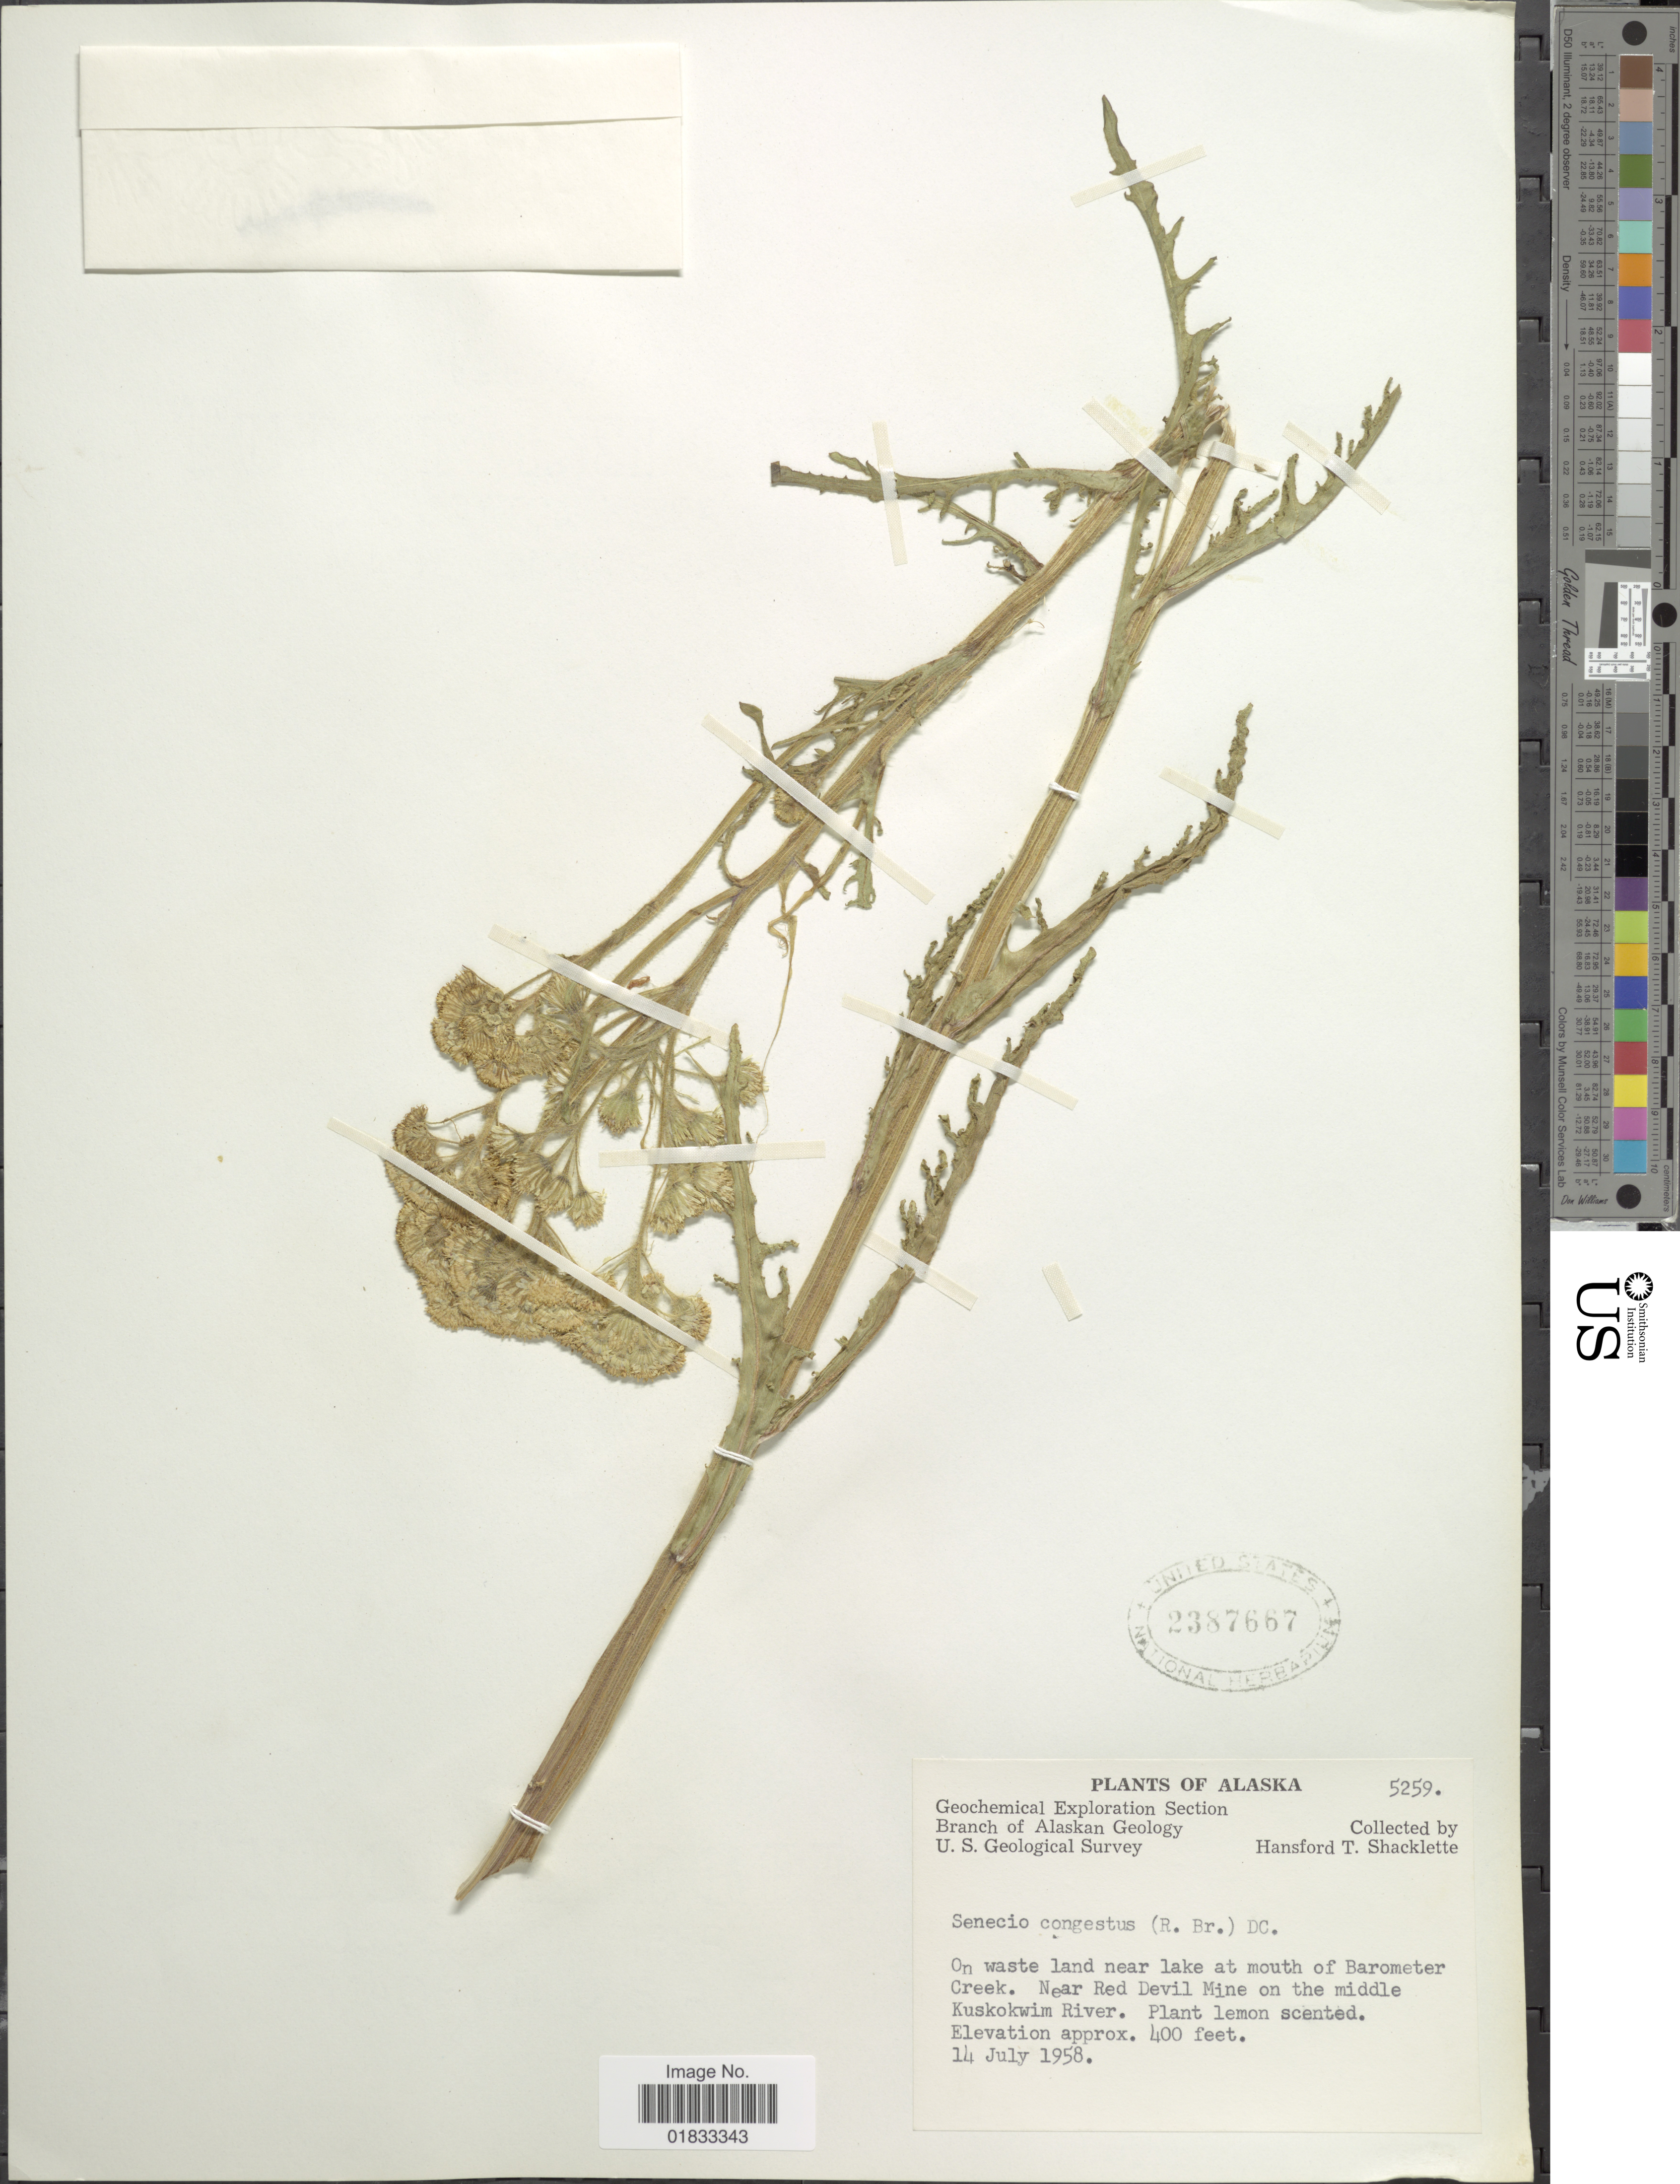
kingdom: Plantae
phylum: Tracheophyta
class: Magnoliopsida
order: Asterales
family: Asteraceae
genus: Tephroseris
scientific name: Tephroseris palustris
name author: (L.) Rchb.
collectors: H. Shacklette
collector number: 5259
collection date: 1958-07-14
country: United States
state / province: Alaska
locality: On waste land near lake at mouth of Barometer Creek. Near Red Devil Mine on the middle Kuskowim River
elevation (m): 122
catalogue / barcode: US 2387667